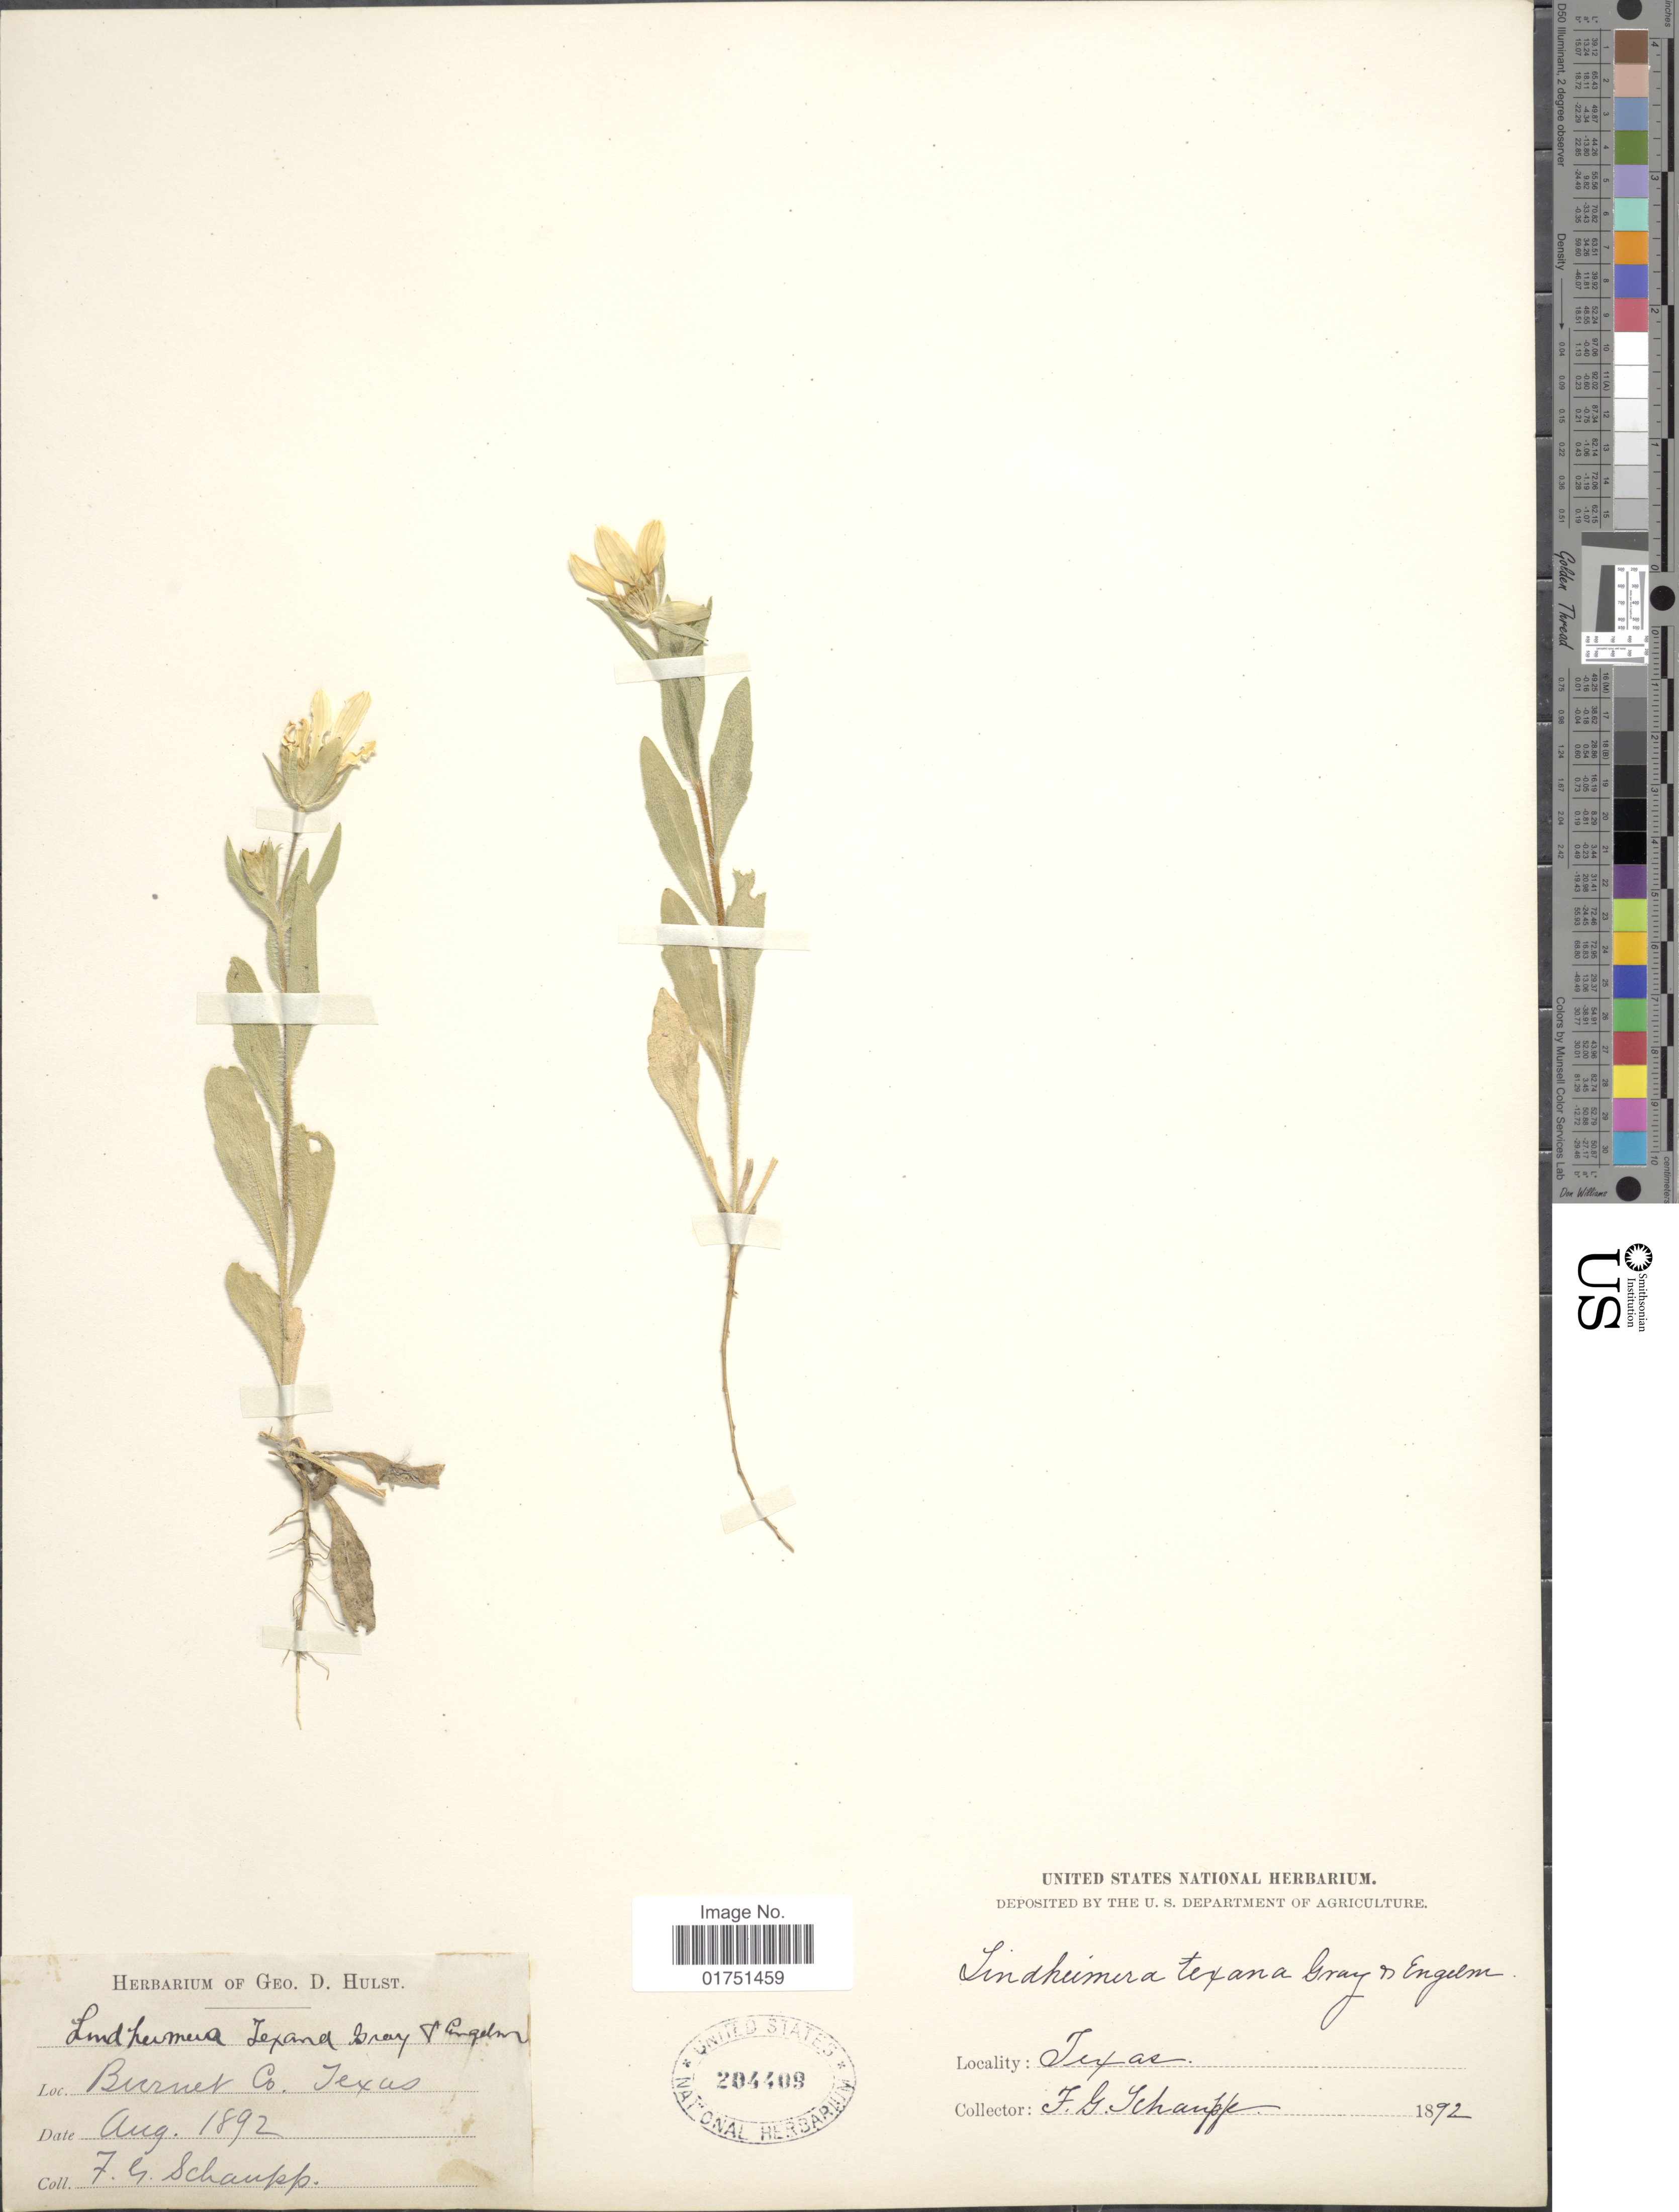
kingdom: Plantae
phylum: Tracheophyta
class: Magnoliopsida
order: Asterales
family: Asteraceae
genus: Lindheimera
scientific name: Lindheimera texana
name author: A. Gray & Engelm. in A. Gray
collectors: F. Schaupp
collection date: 1892-08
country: United States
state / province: Texas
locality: Burnet Co. Texas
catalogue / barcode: US 204408